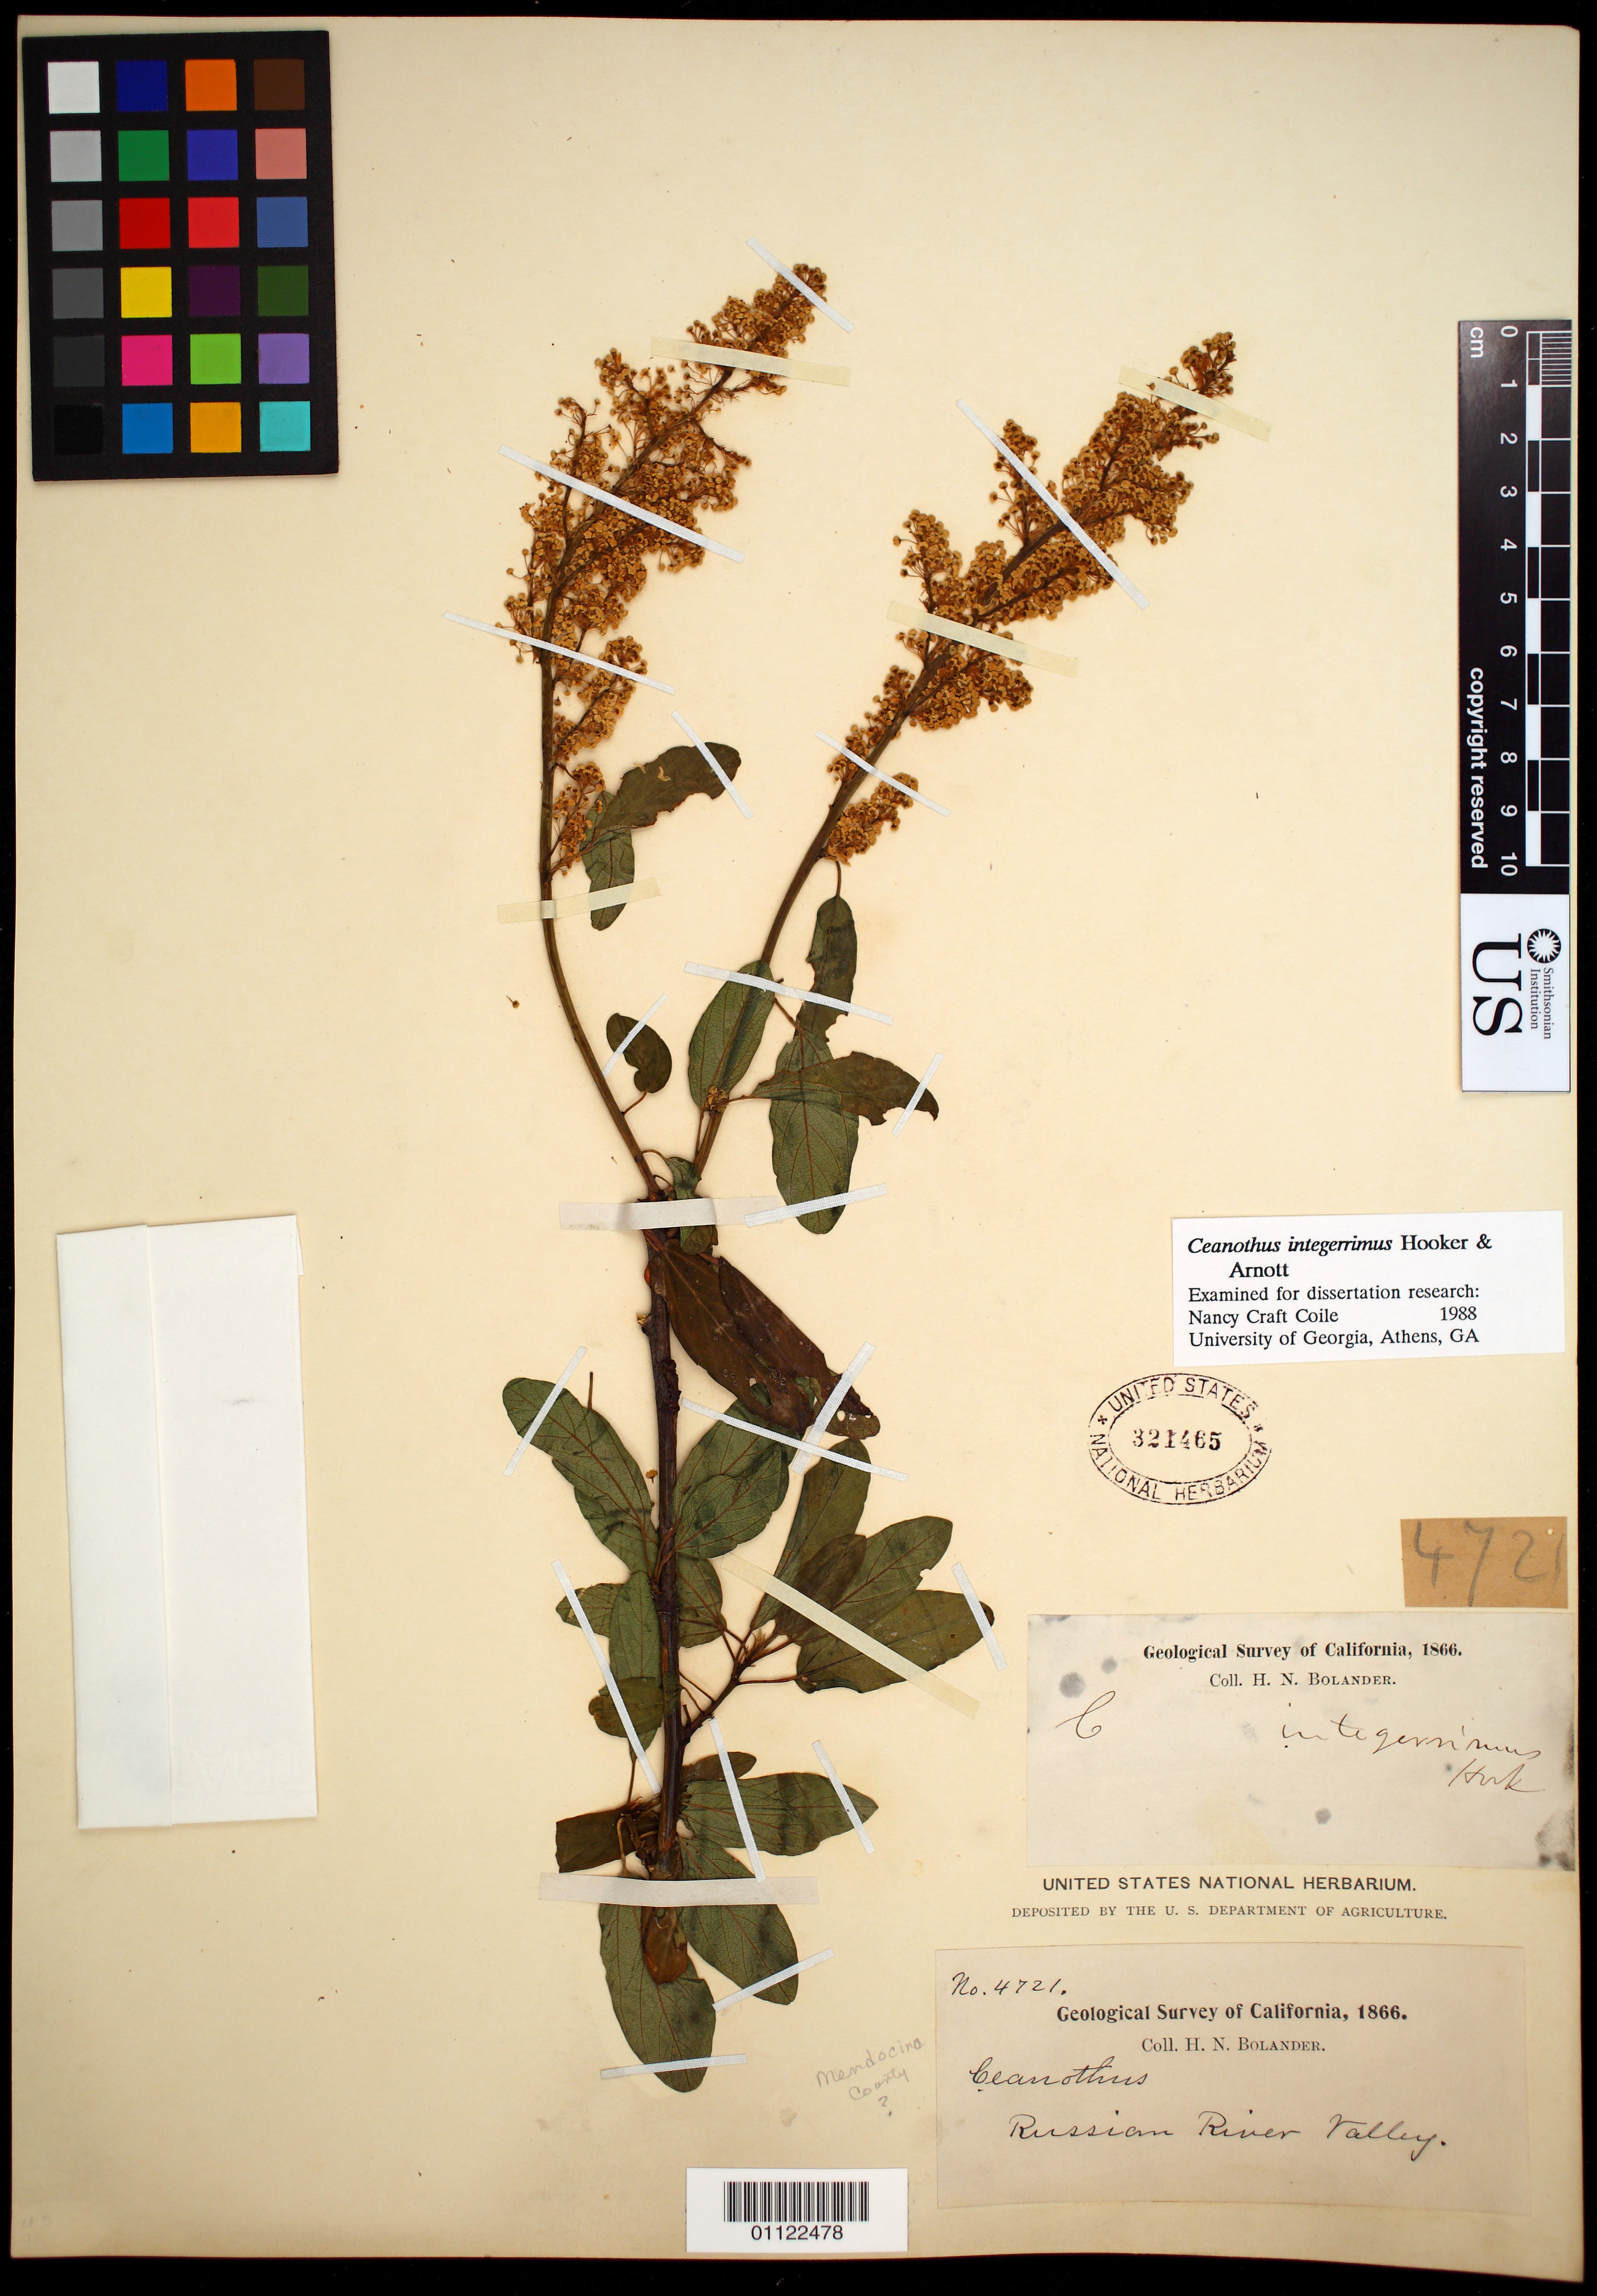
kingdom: Plantae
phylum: Tracheophyta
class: Magnoliopsida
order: Rosales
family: Rhamnaceae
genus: Ceanothus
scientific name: Ceanothus integerrimus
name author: Hook. & Arn.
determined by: Coile, N. C.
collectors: H. Bolander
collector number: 4721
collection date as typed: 1866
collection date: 1866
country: United States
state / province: California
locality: Russian River Valley.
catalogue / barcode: US 321465